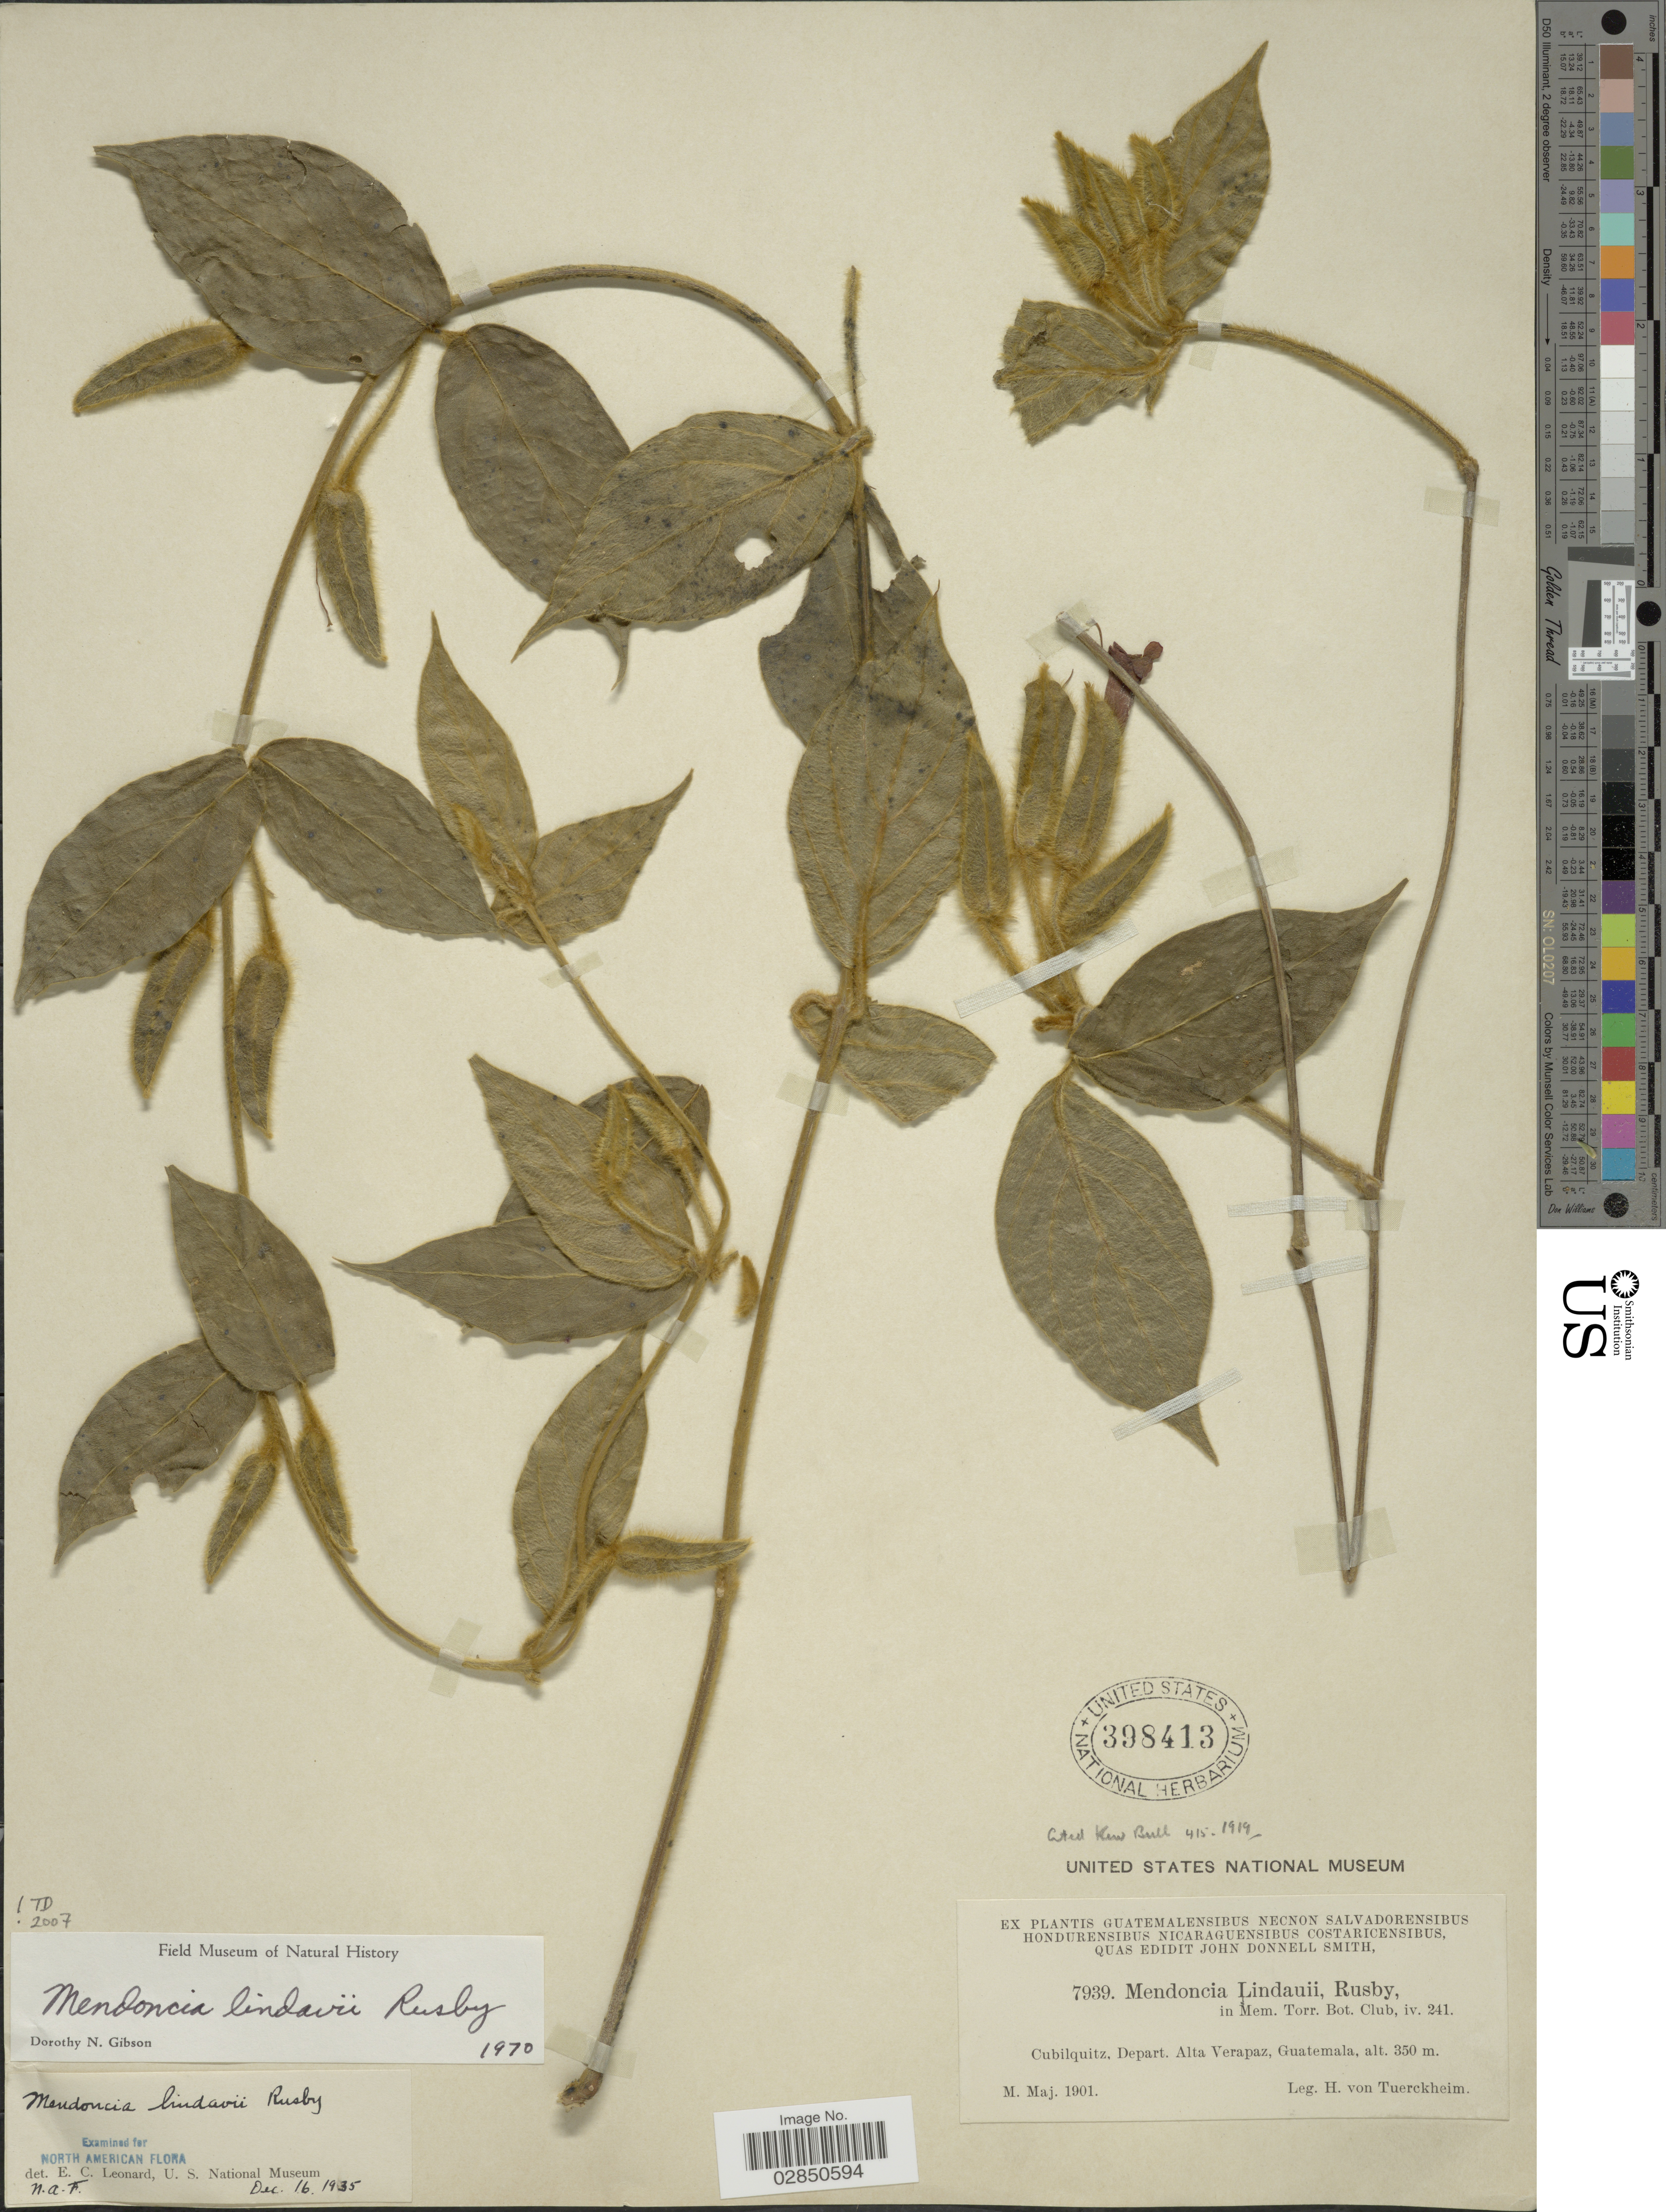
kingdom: Plantae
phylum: Tracheophyta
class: Magnoliopsida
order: Lamiales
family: Acanthaceae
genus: Mendoncia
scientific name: Mendoncia lindavii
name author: Rusby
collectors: H. von Türckheim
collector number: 7939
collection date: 1901-05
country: Guatemala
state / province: Alta Verapaz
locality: Cubilquitz, Depart. Alta Verapaz, Guatemala.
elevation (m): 350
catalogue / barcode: US 398413